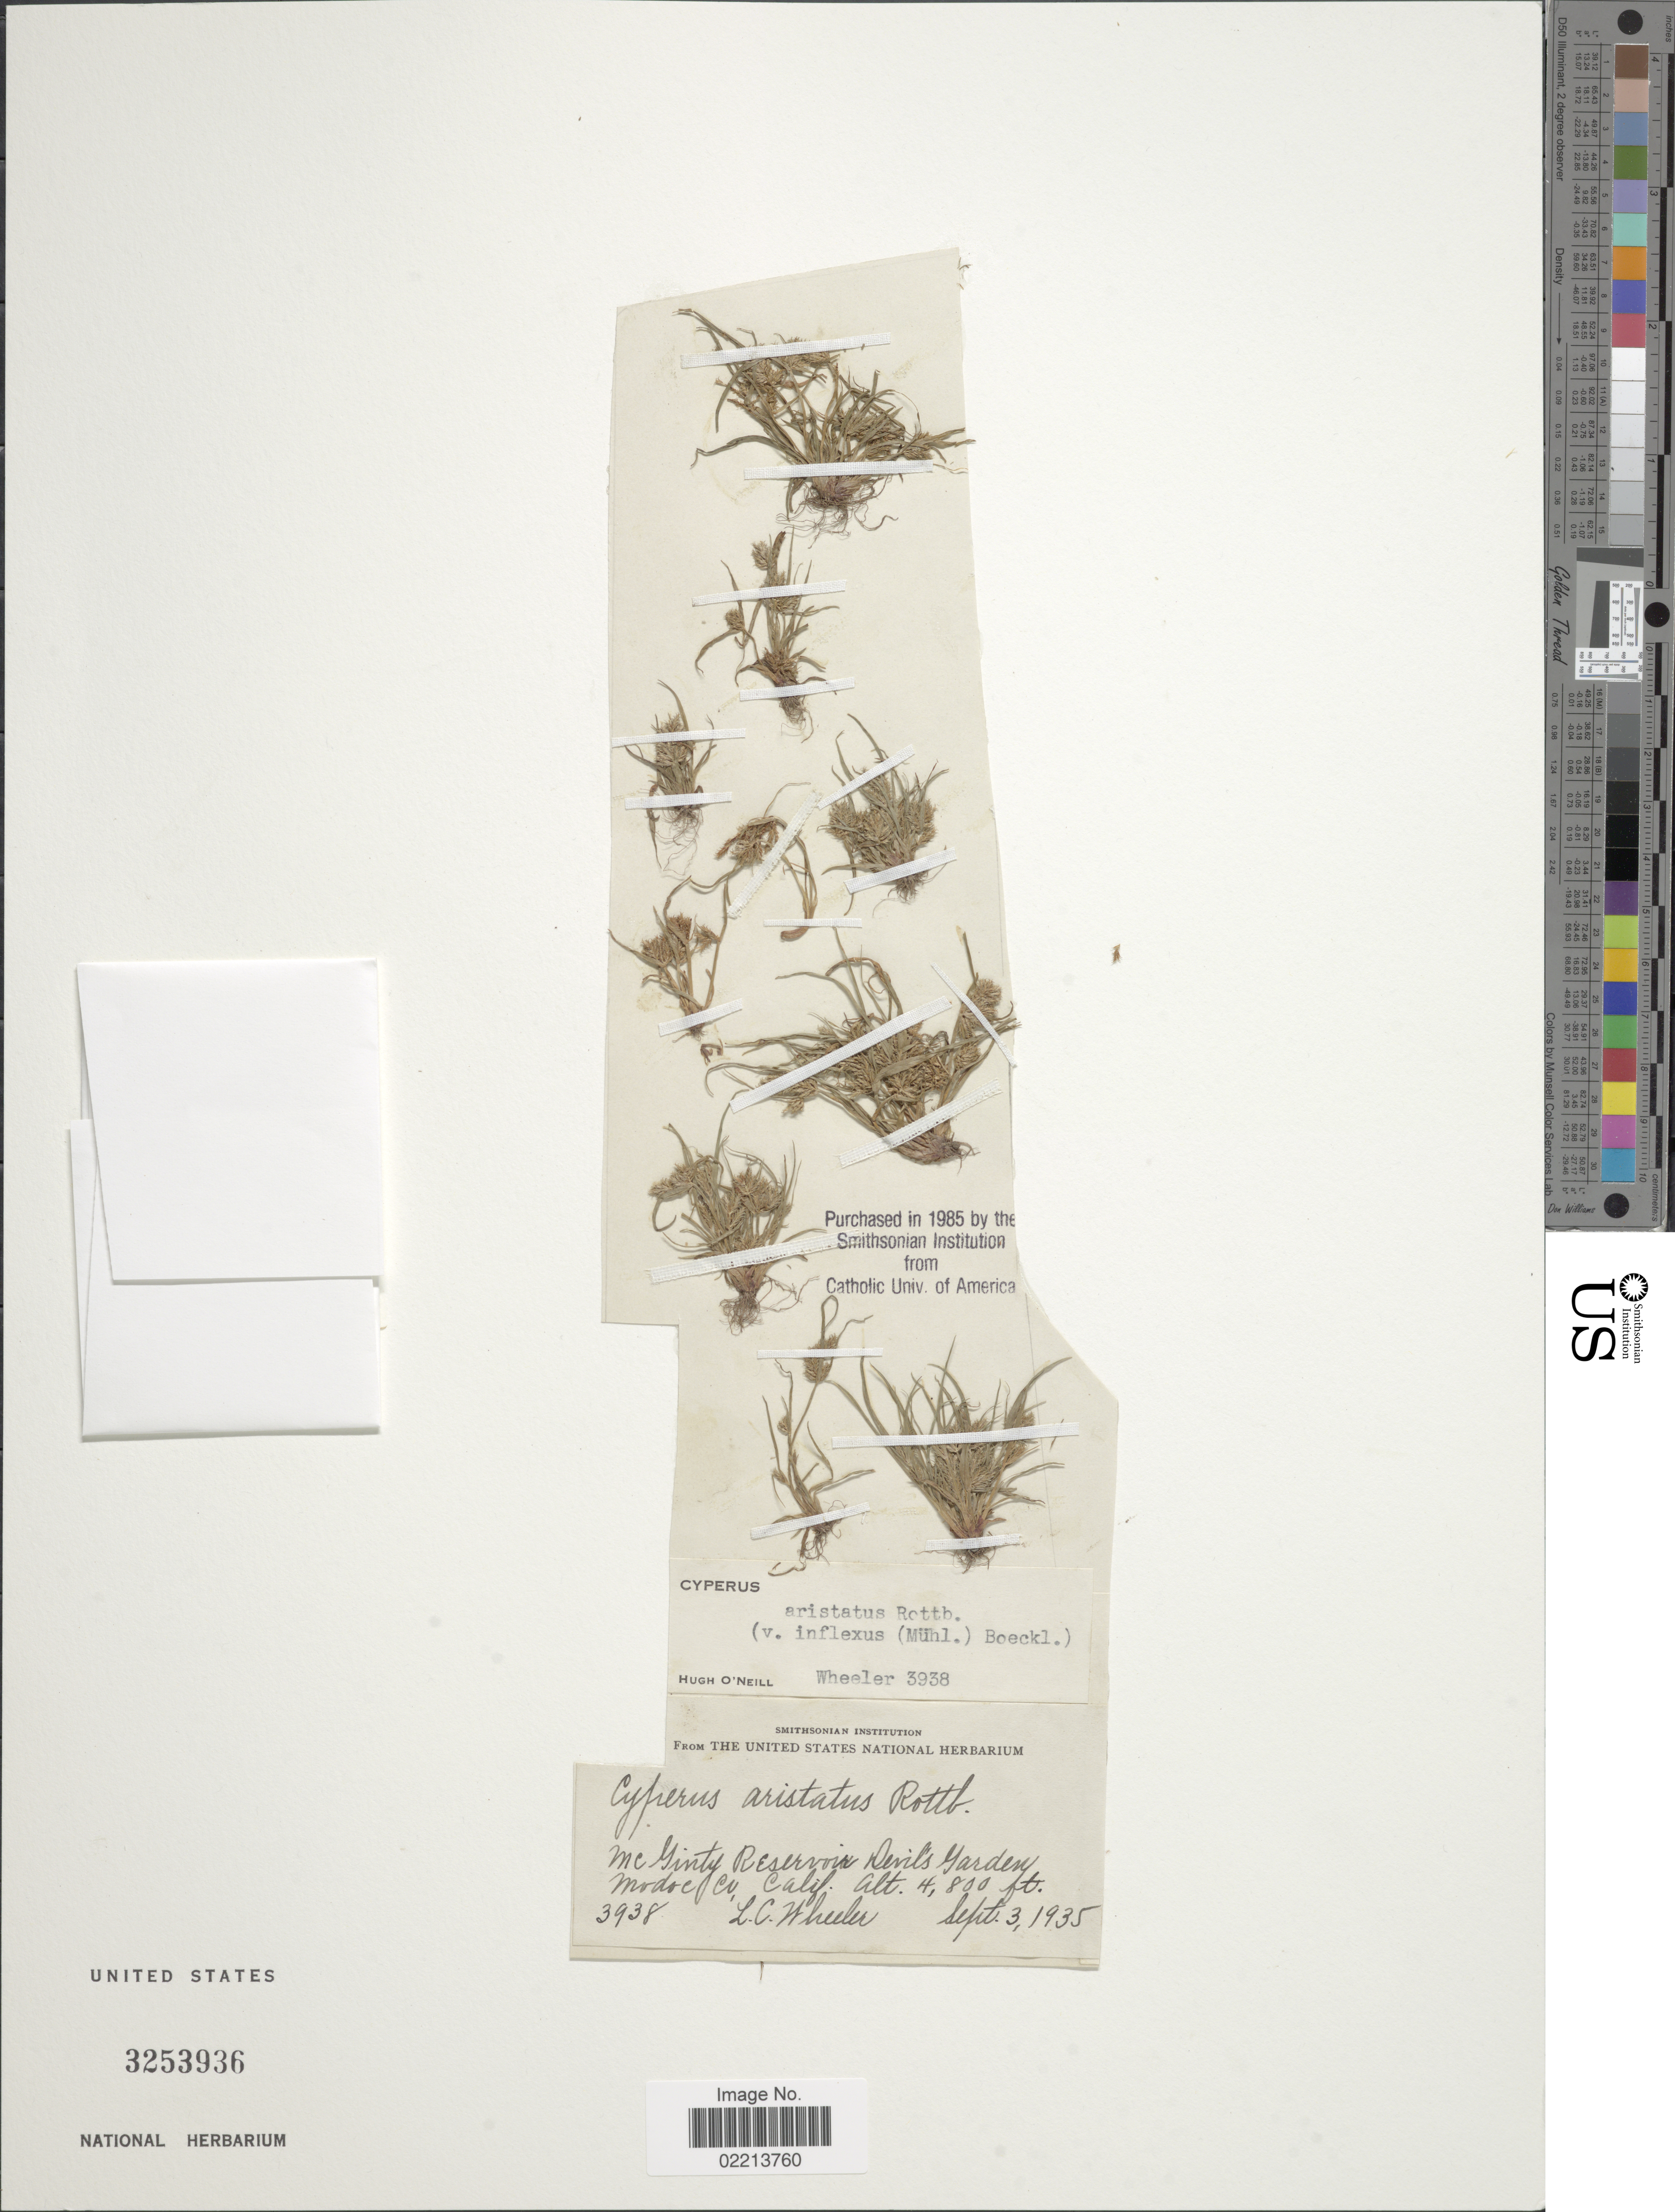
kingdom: Plantae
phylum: Tracheophyta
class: Liliopsida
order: Poales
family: Cyperaceae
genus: Cyperus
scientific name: Cyperus squarrosus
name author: L.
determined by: Strong, Mark T., (BOT), Smithsonian Institution - National Museum of Natural History (UNITED STATES)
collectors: L. C. Wheeler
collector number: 3938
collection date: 1935-09-03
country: United States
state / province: California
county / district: Modoc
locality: McGinty Reservation Devil's Garden, Modoc Co.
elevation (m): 1463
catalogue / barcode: US 3253936